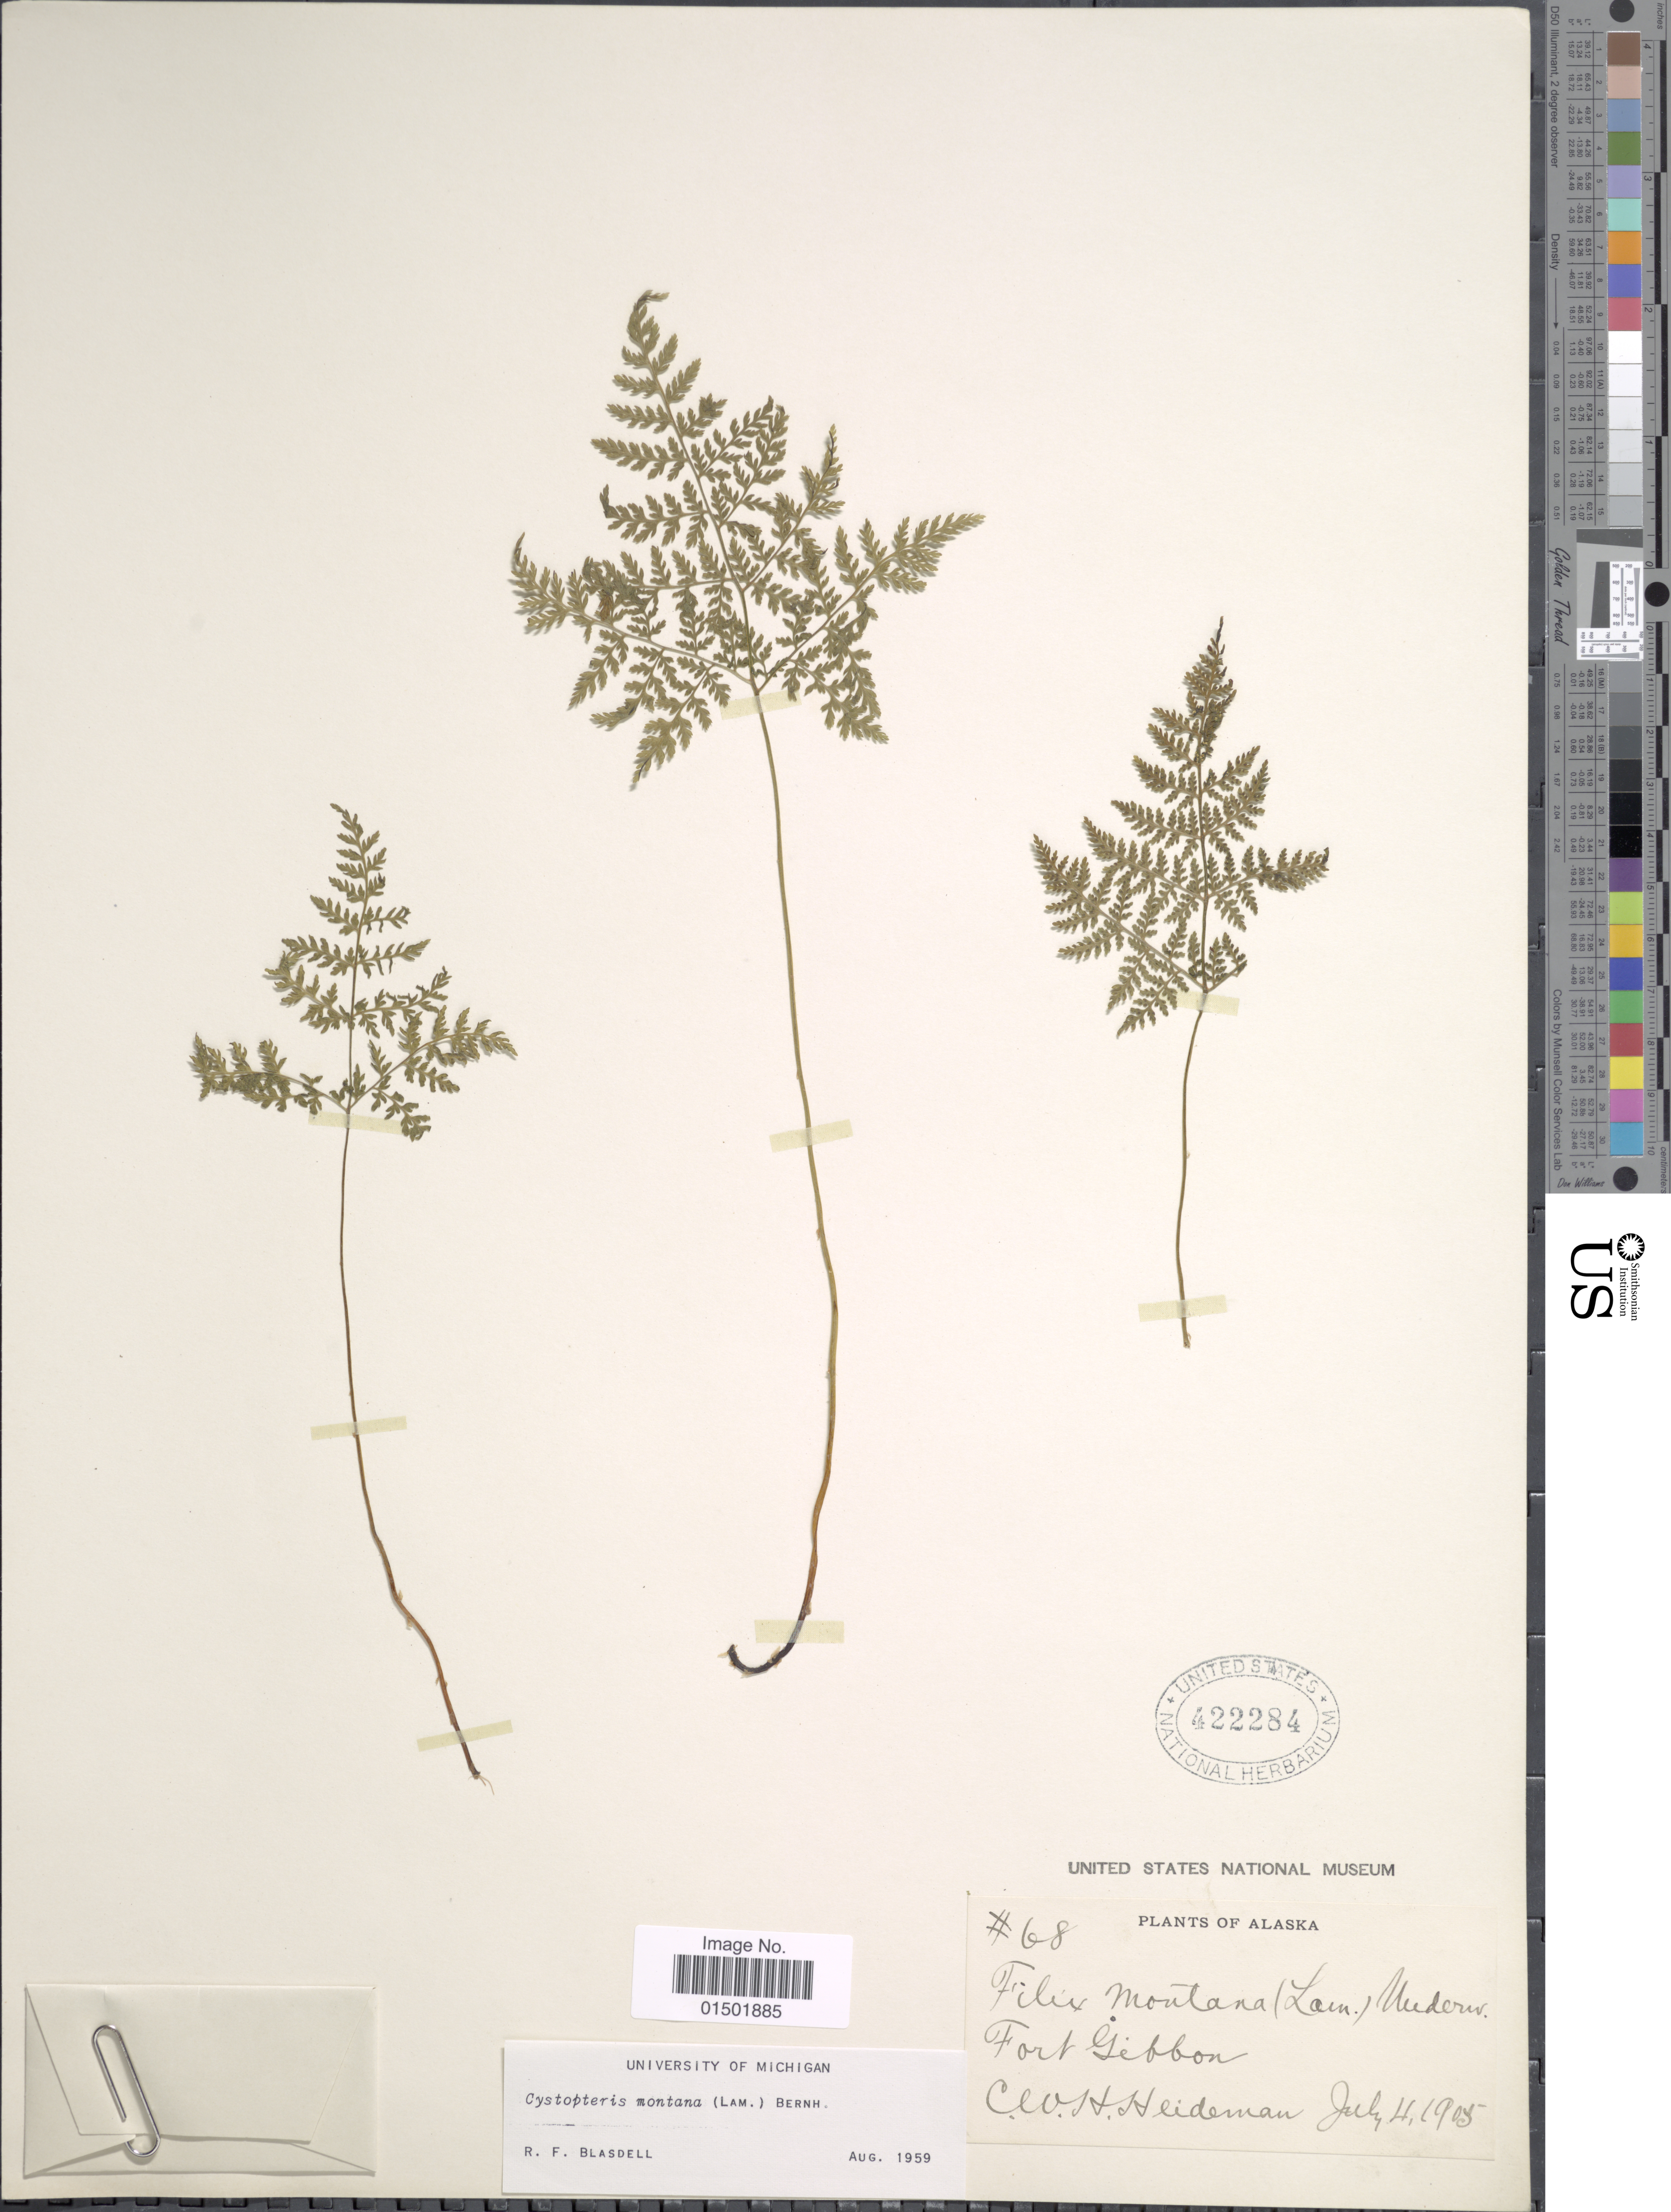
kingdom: Plantae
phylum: Tracheophyta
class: Polypodiopsida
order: Polypodiales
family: Cystopteridaceae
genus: Cystopteris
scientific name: Cystopteris montana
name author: (Lam.) Desv.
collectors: C. Heideman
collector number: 68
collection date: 1905-07-04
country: United States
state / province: Alaska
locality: Fort Gibbon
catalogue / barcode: US 422284